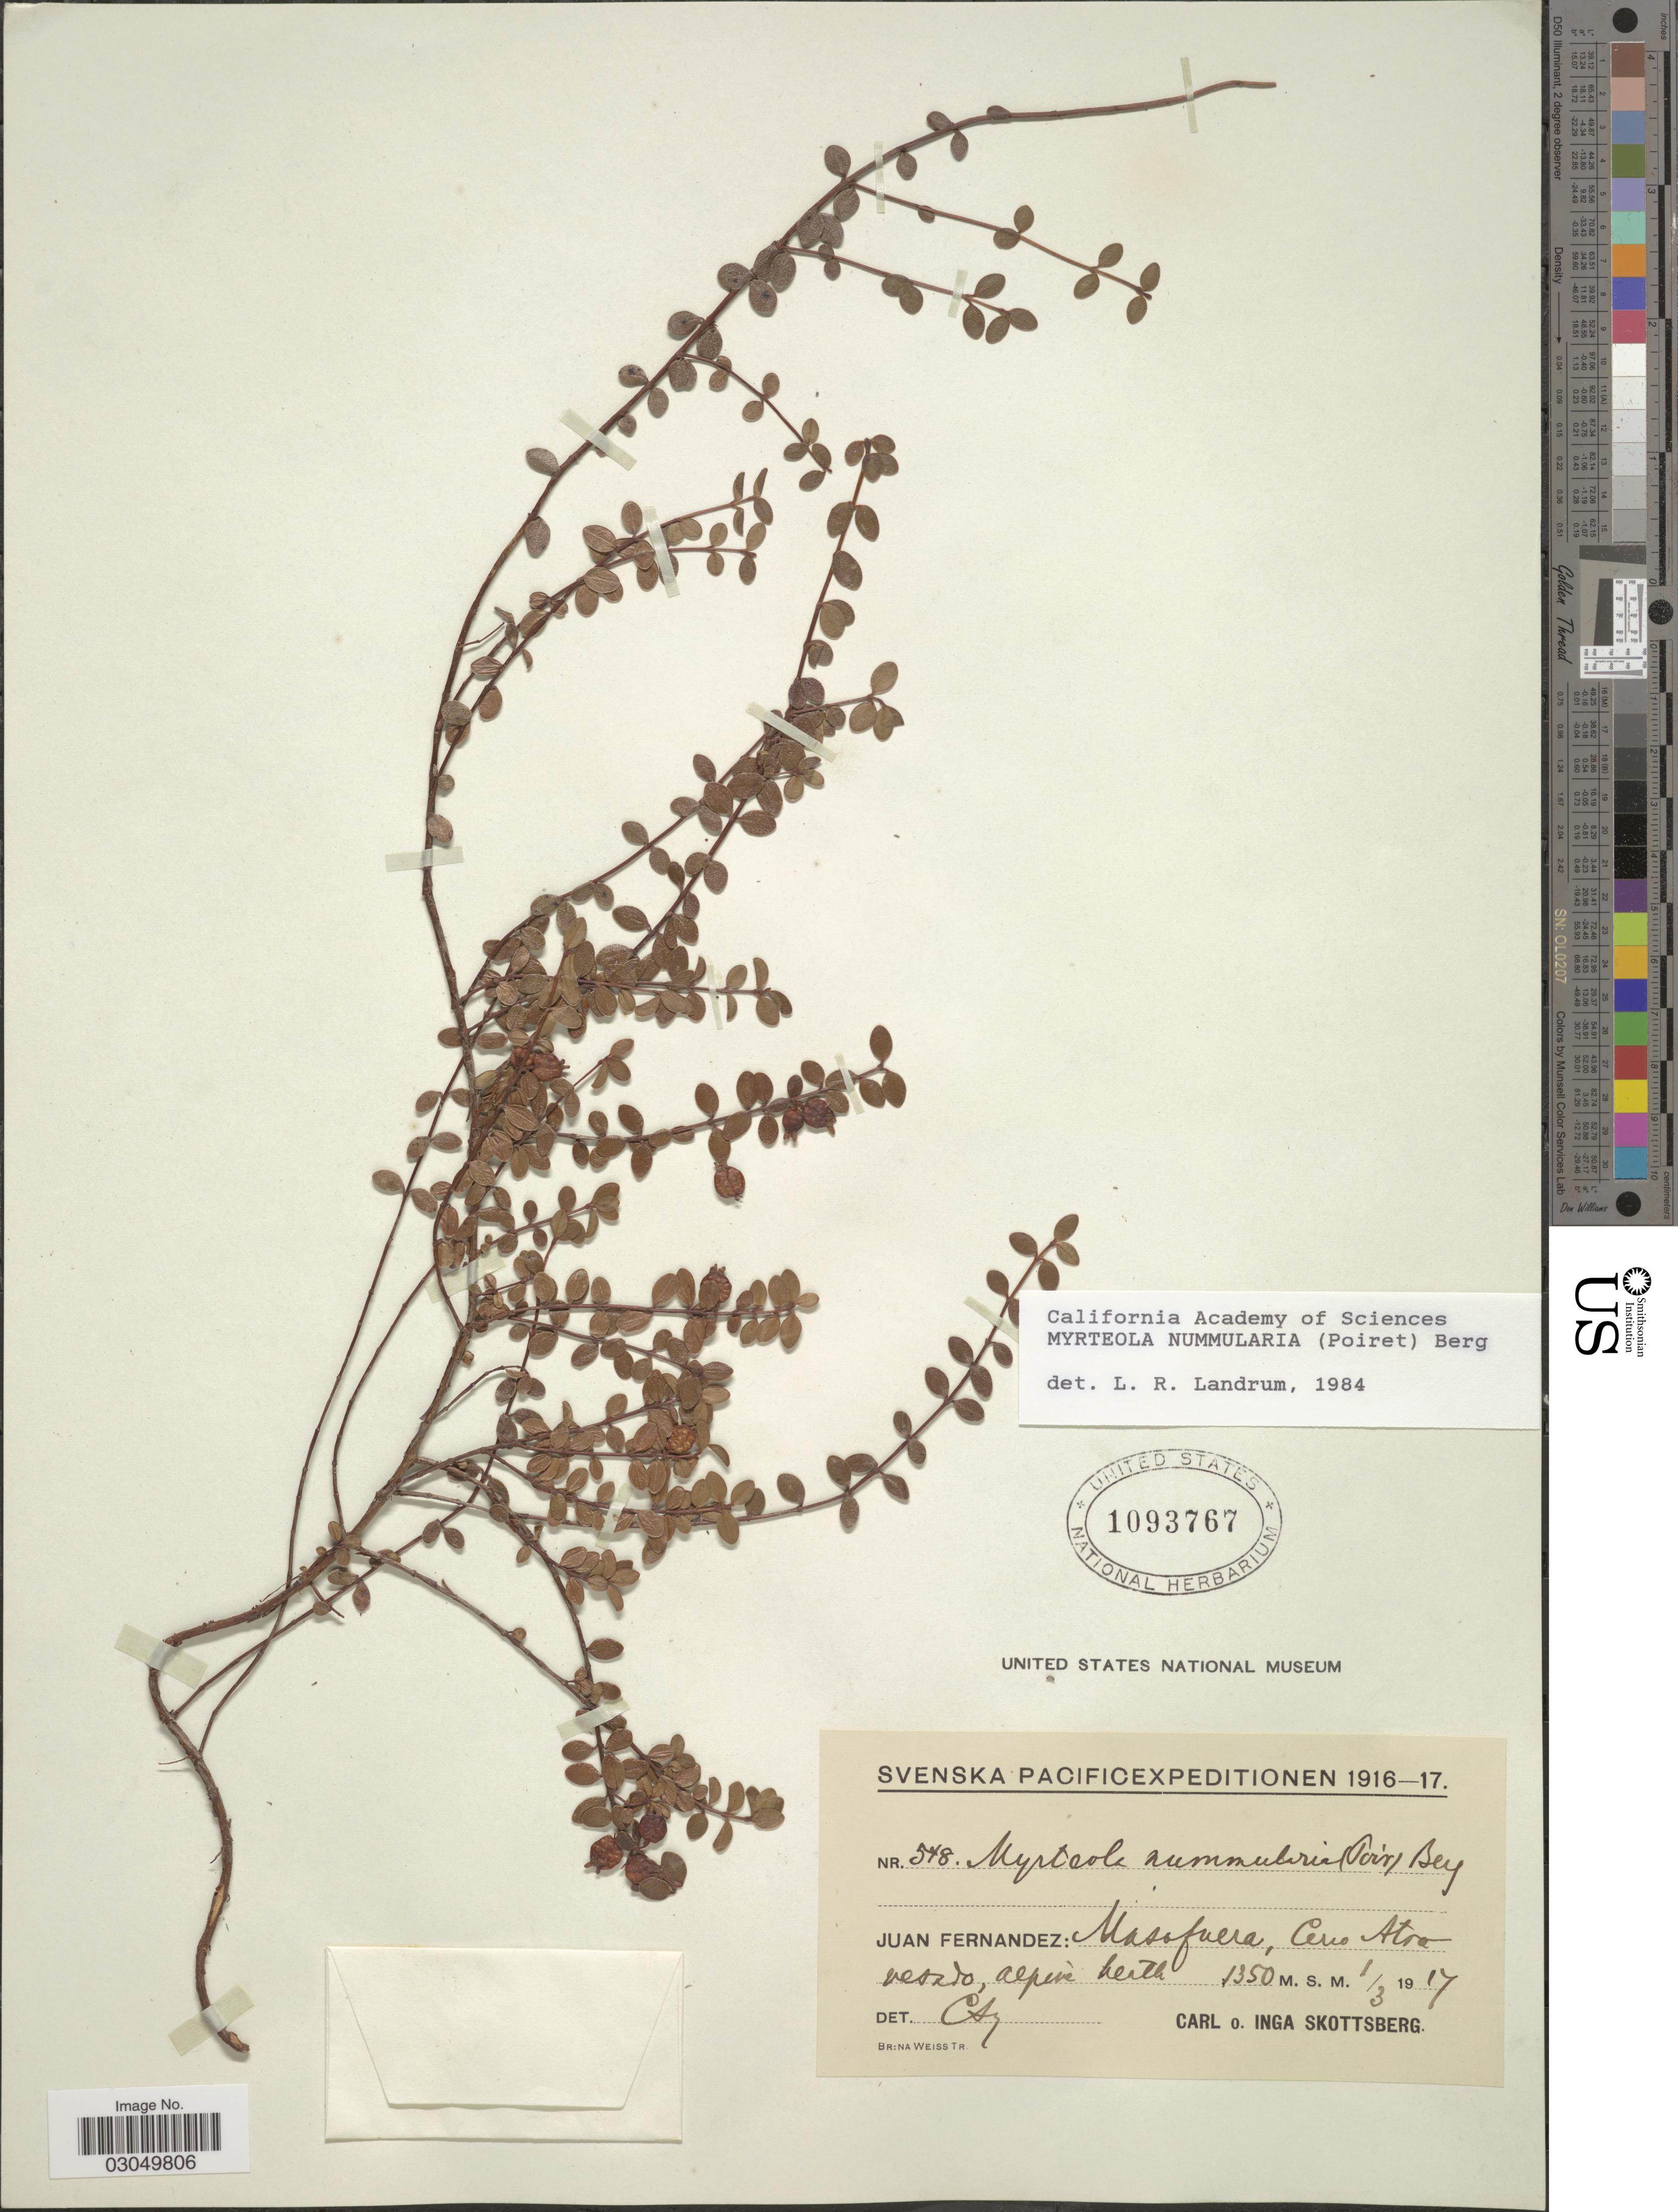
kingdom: Plantae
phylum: Tracheophyta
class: Magnoliopsida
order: Myrtales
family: Myrtaceae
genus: Myrteola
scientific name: Myrteola nummularia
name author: (Lam.) O. Berg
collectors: C. Skottsberg & I. Skottsberg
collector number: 548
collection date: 1917-03-01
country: Chile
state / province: Valparaíso (V)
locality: Juan Fernandez: Masafuera, Cerro Atravesado.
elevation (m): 1350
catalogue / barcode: US 1093767